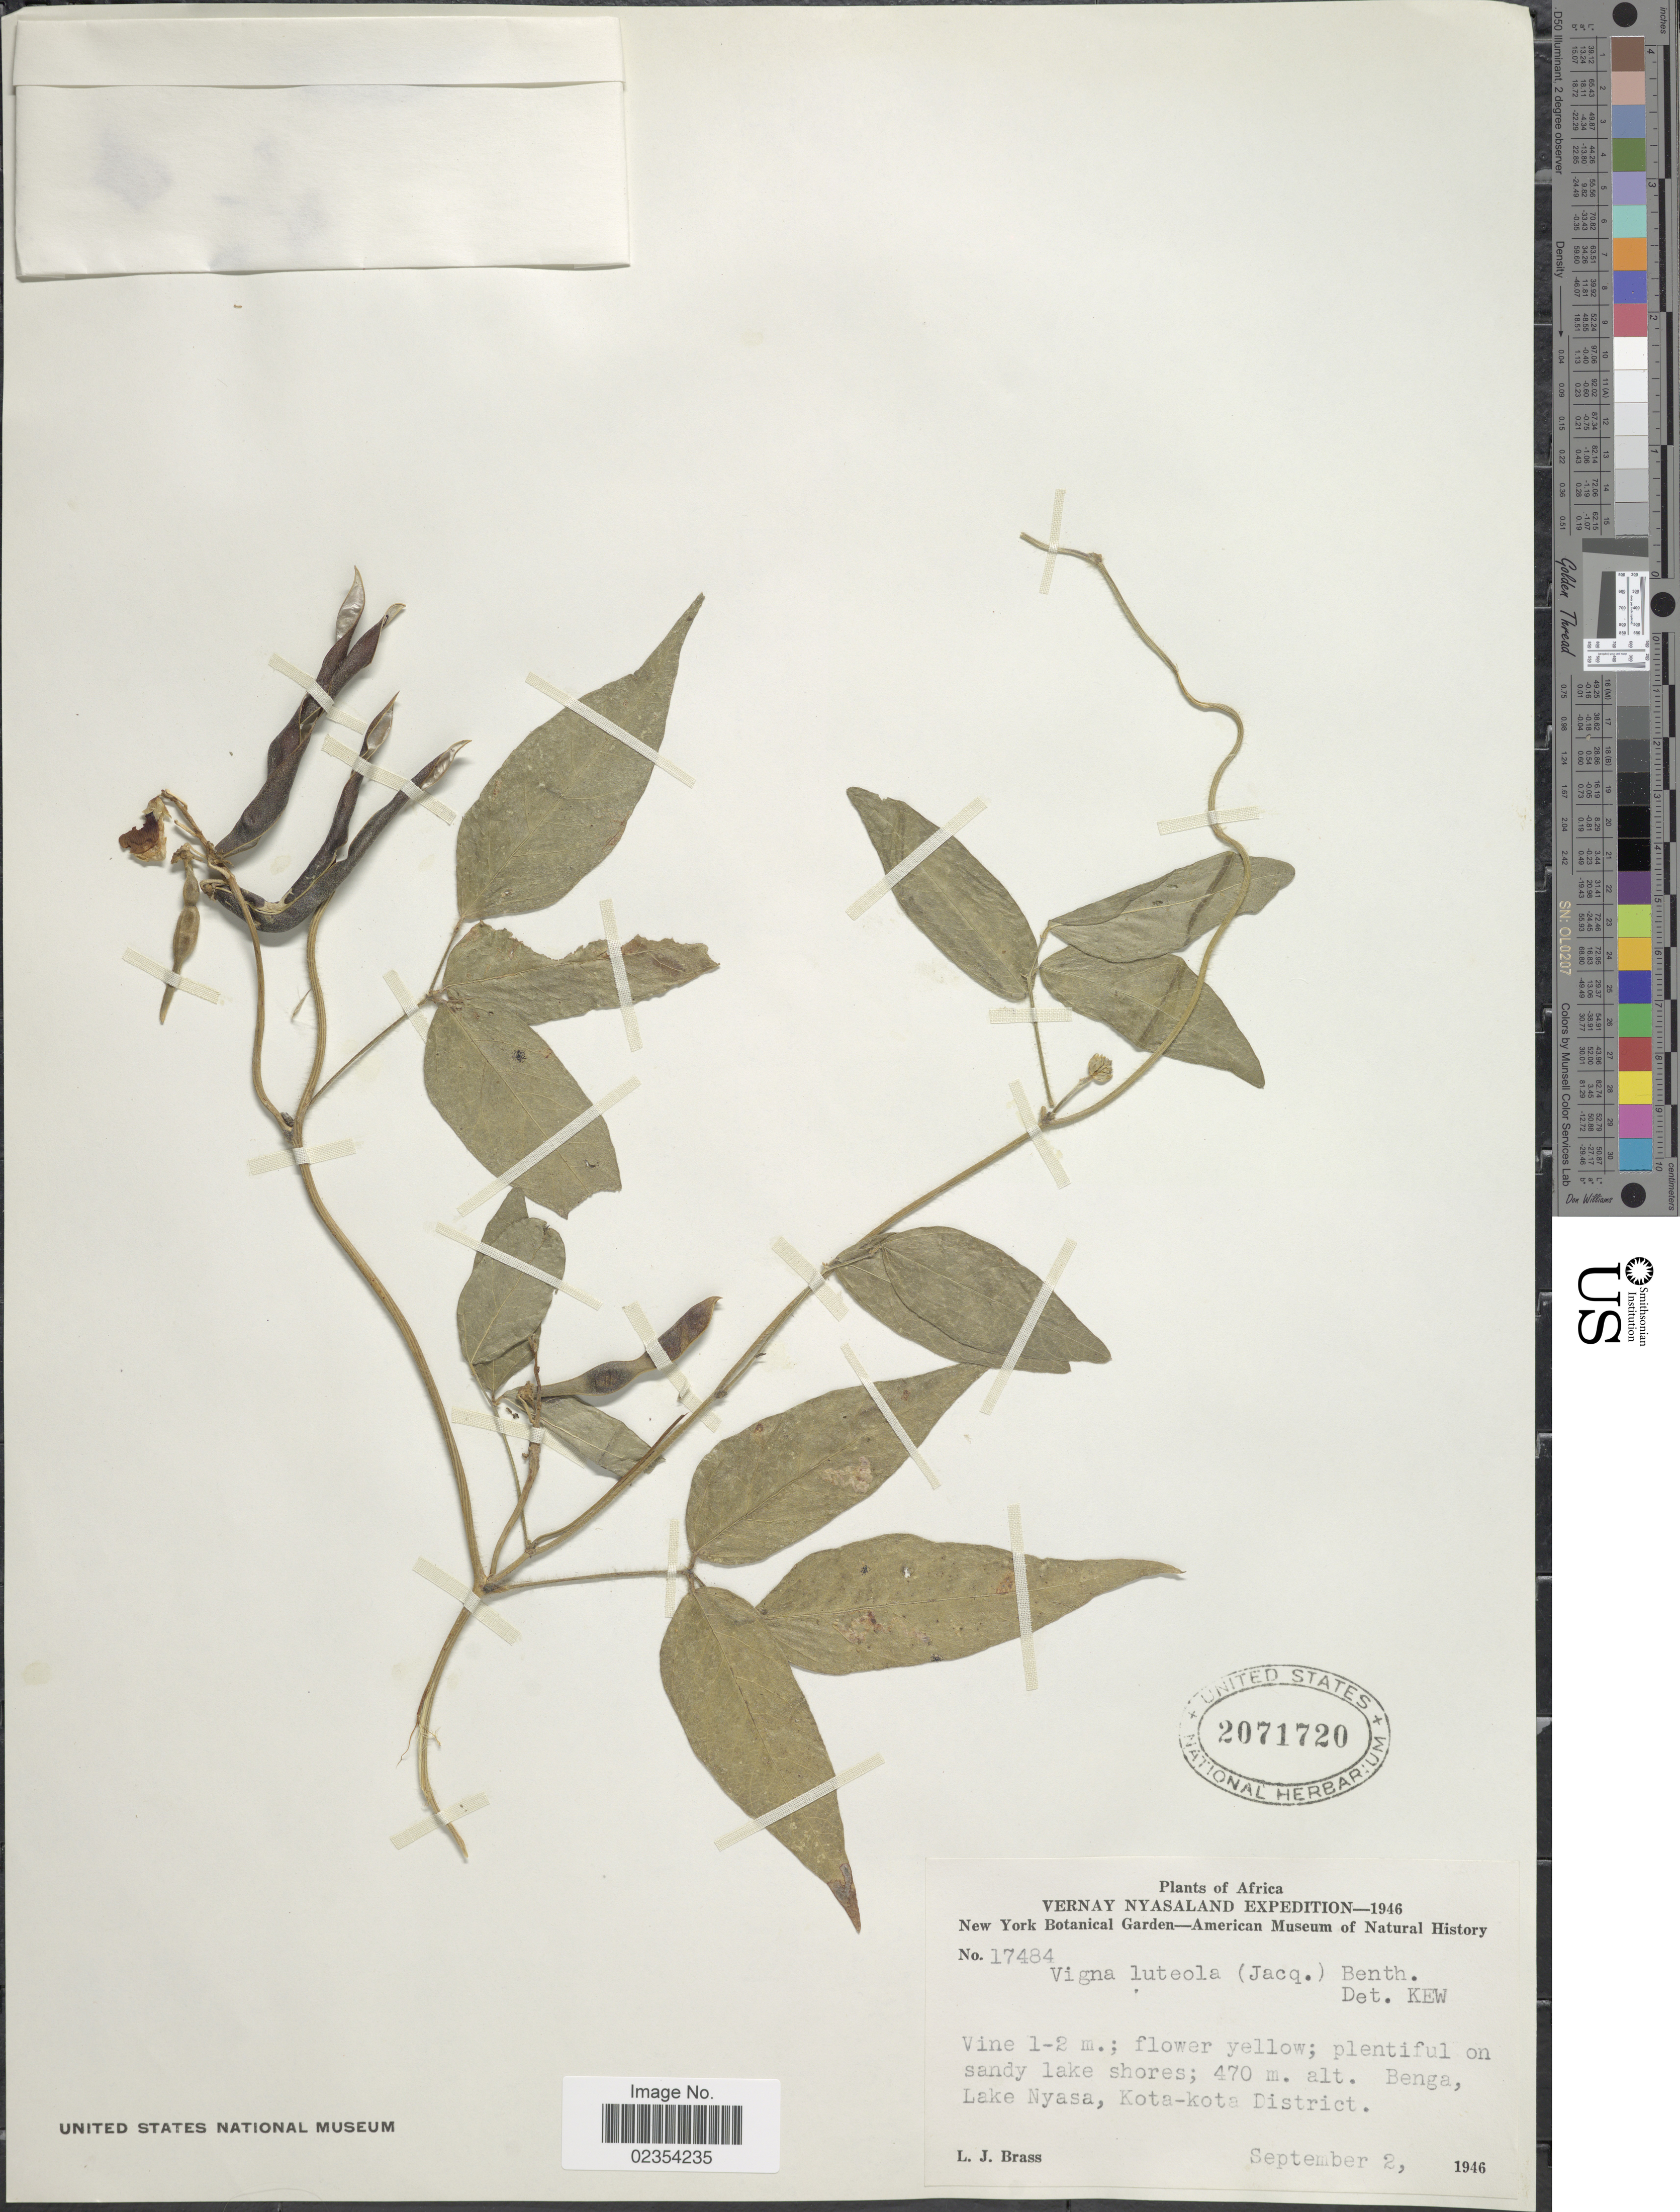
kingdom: Plantae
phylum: Tracheophyta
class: Magnoliopsida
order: Fabales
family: Fabaceae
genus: Vigna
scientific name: Vigna luteola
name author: (Jacq.) Benth.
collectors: L. J. Brass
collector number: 17484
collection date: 1946-09-02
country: Malawi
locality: Vernay Nyasaland, on sandy lake shores, Benga, Lake Nyasa, Kota-kota District.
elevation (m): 470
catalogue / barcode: US 2071720